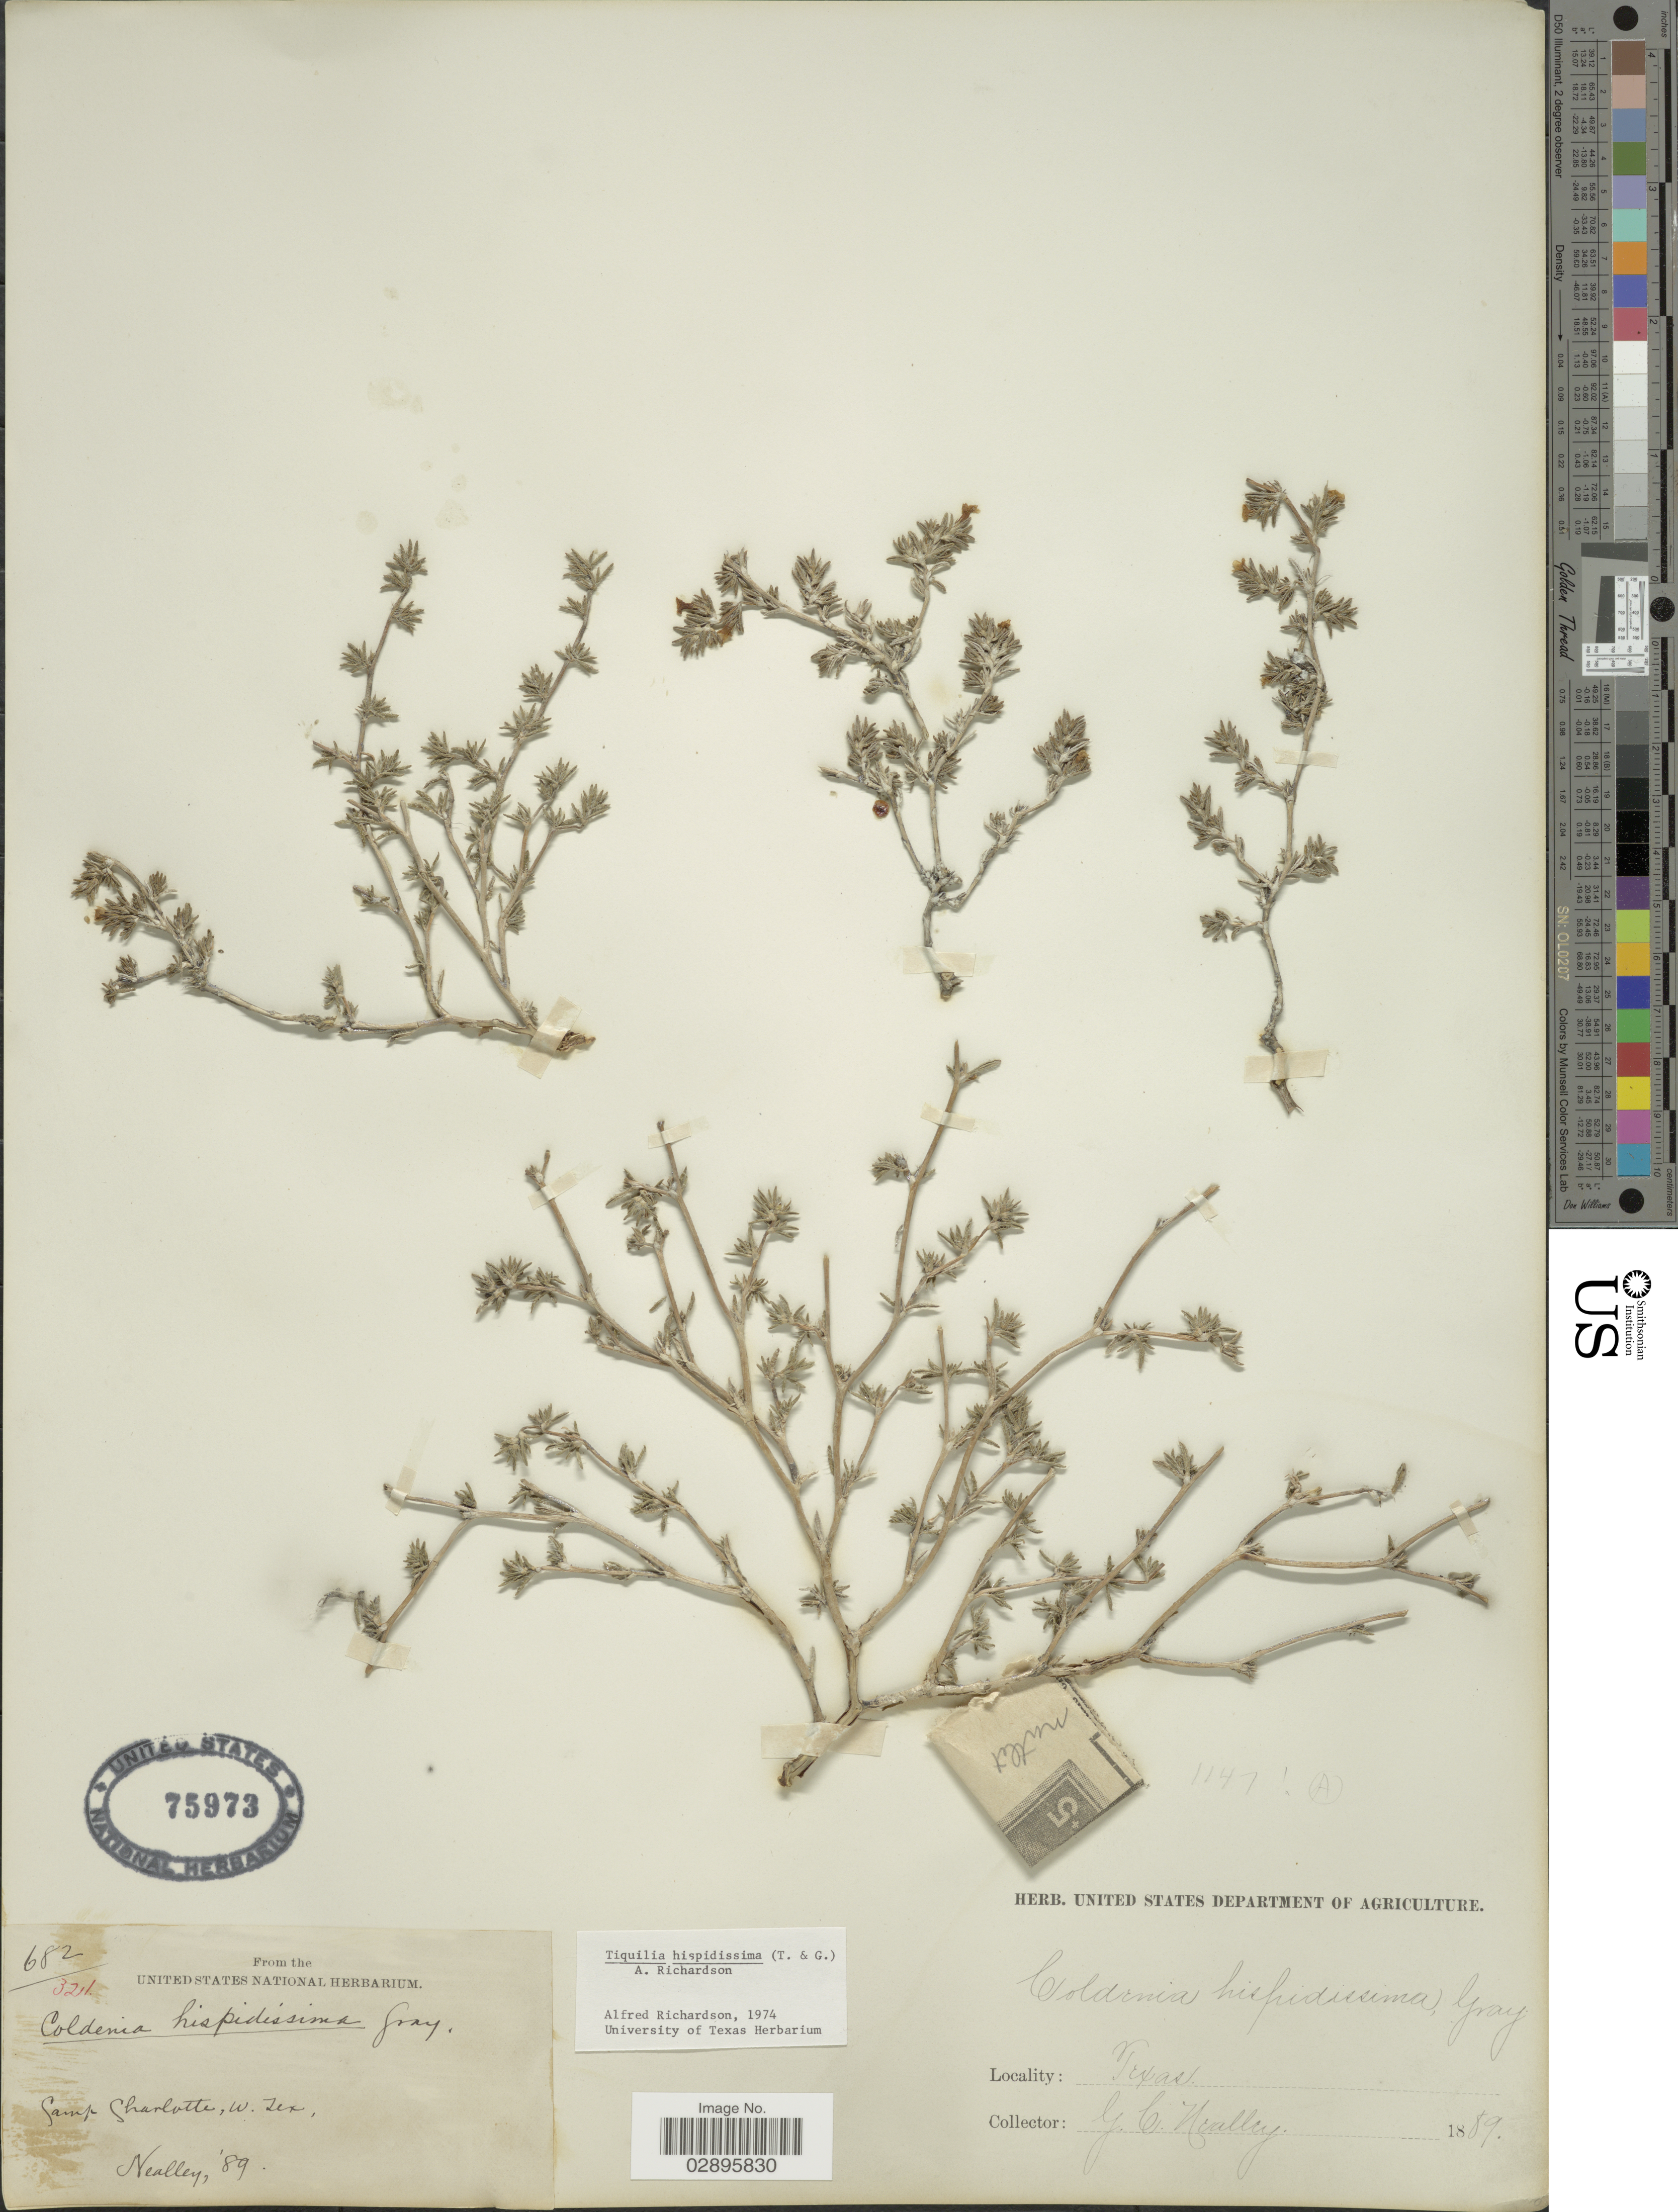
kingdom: Plantae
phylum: Tracheophyta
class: Magnoliopsida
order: Boraginales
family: Ehretiaceae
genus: Tiquilia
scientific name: Tiquilia hispidissima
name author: (Torr. & A. Gray) A.T. Richardson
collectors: G. C. Nealley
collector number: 682/321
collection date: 1889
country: United States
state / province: Texas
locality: Camp Charlotte, W. Tex.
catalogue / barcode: US 75973